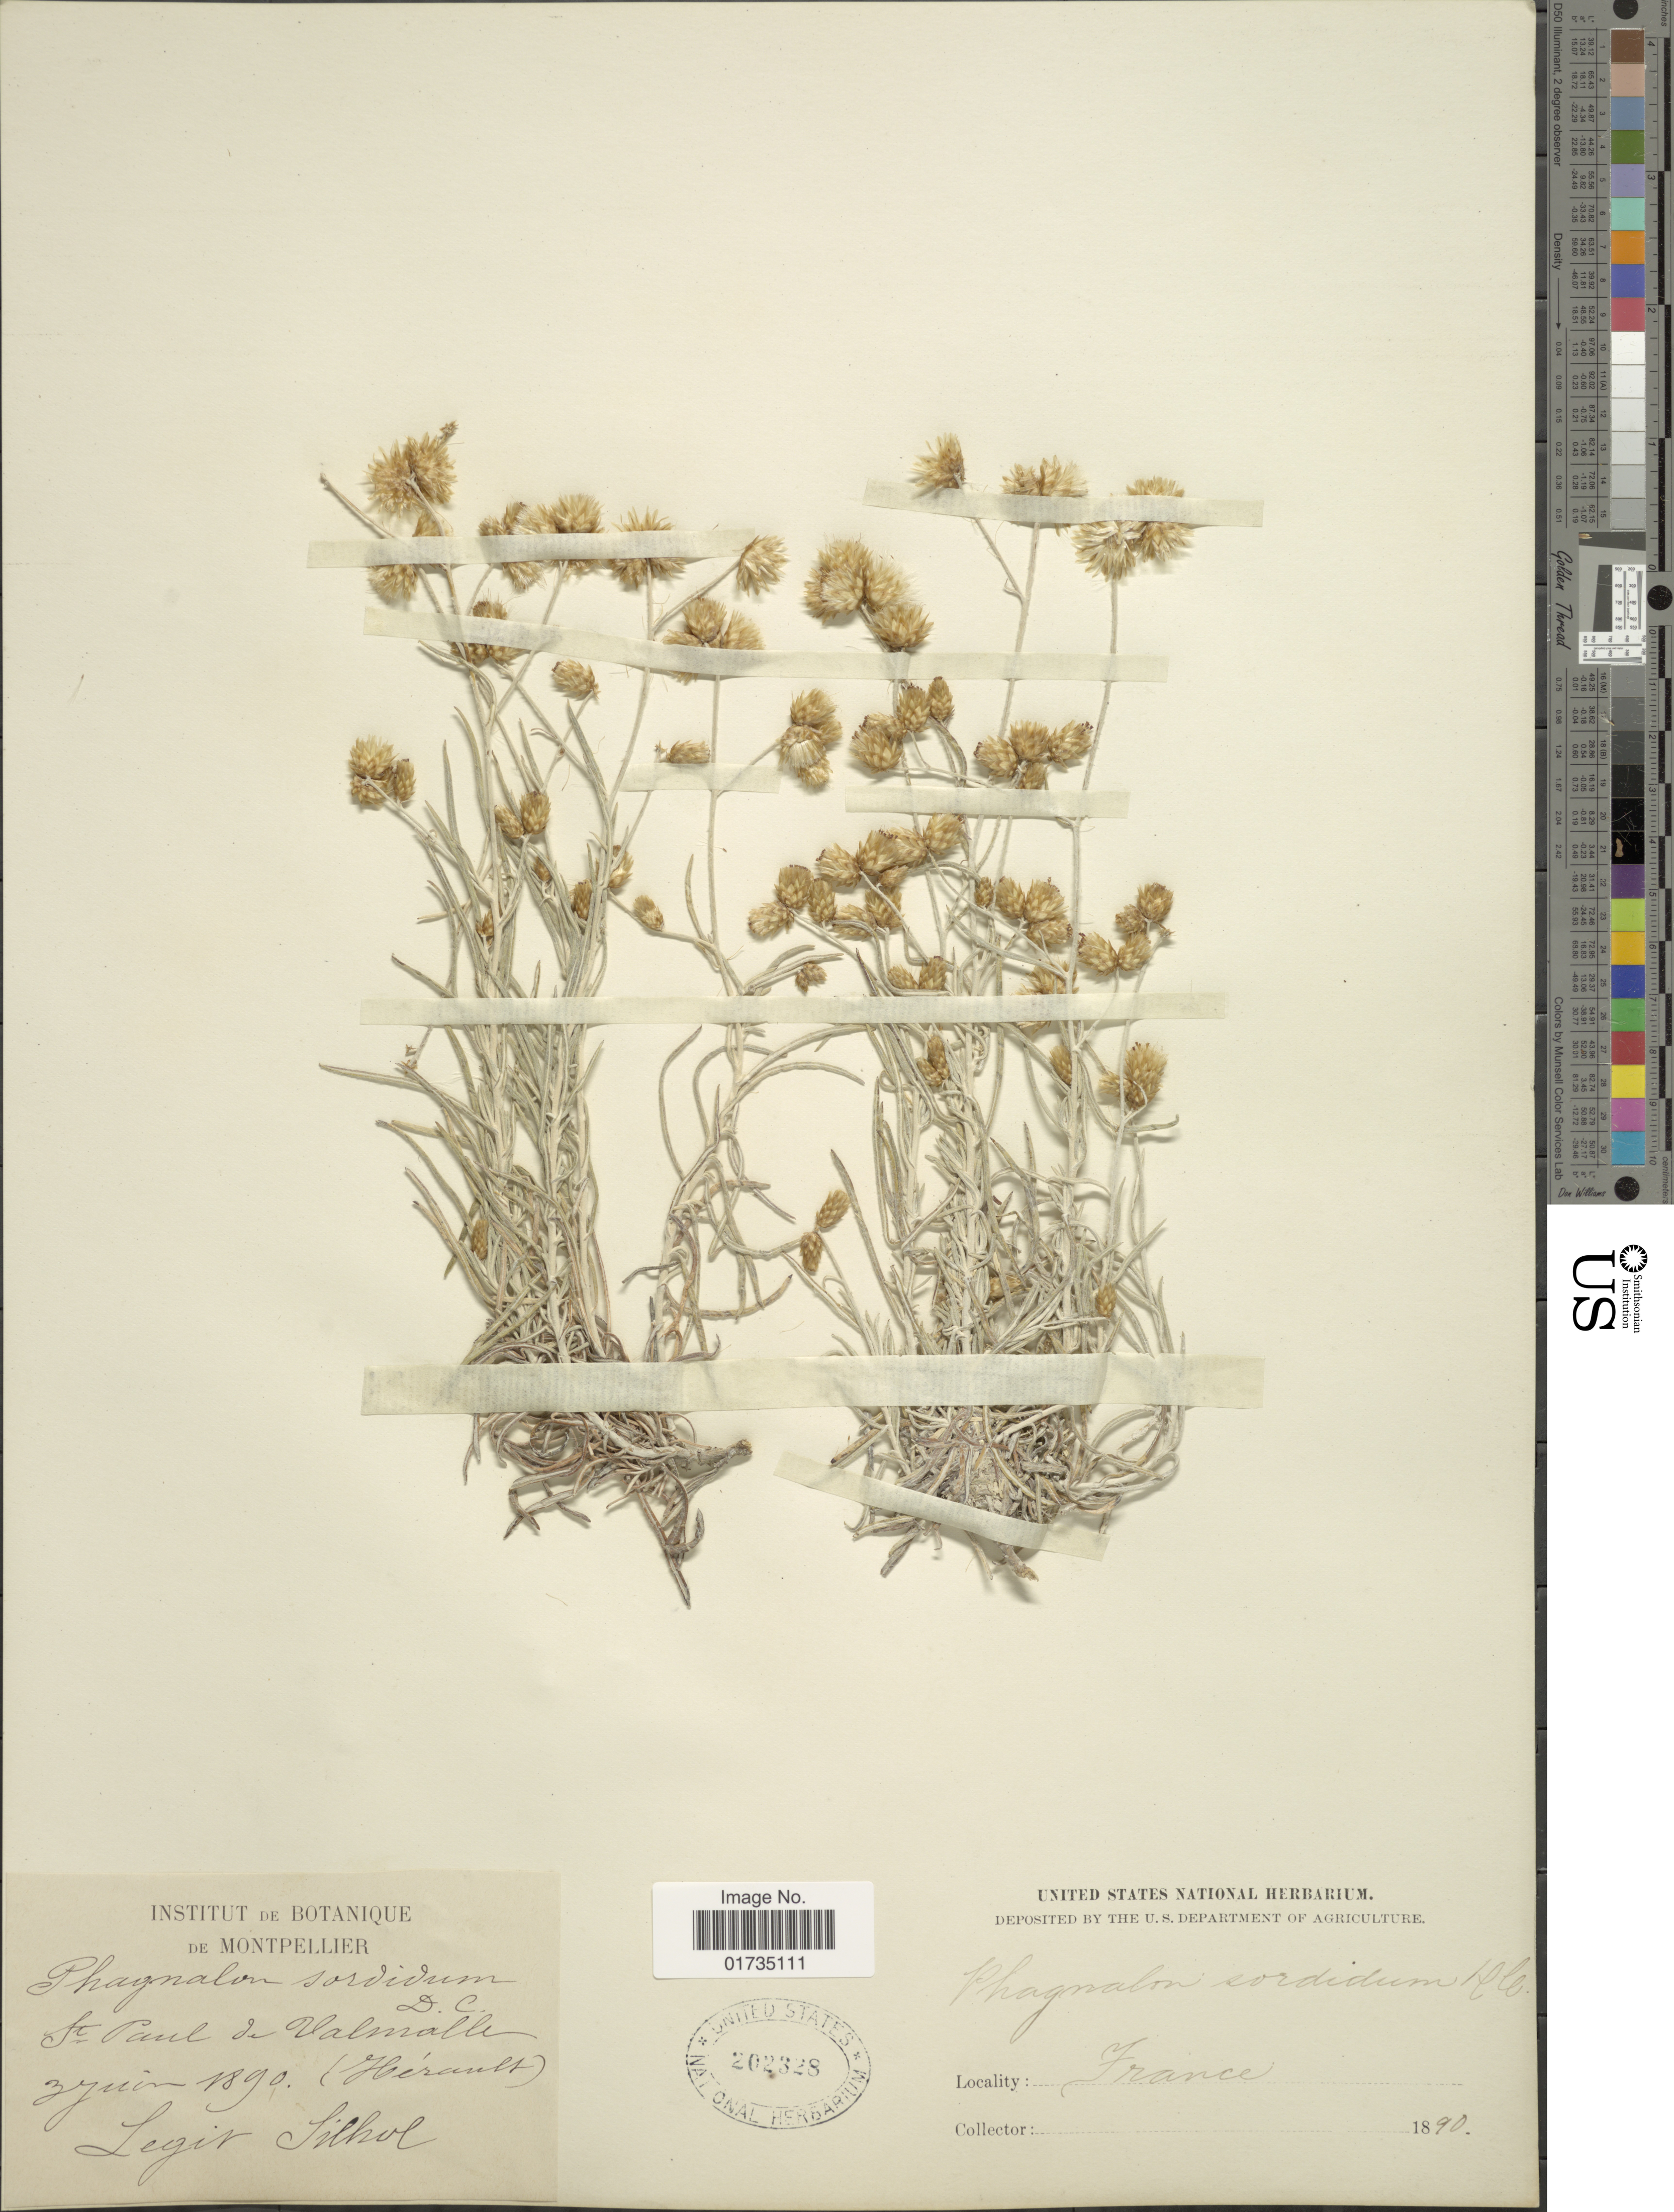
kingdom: Plantae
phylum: Tracheophyta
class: Magnoliopsida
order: Asterales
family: Asteraceae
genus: Phagnalon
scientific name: Phagnalon sordidum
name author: (L.) Rchb.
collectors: -. Silhol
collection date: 1890-06-03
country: France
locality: St. Paul de Valmalle (Herranlt) [interpreted]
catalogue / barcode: US 202328